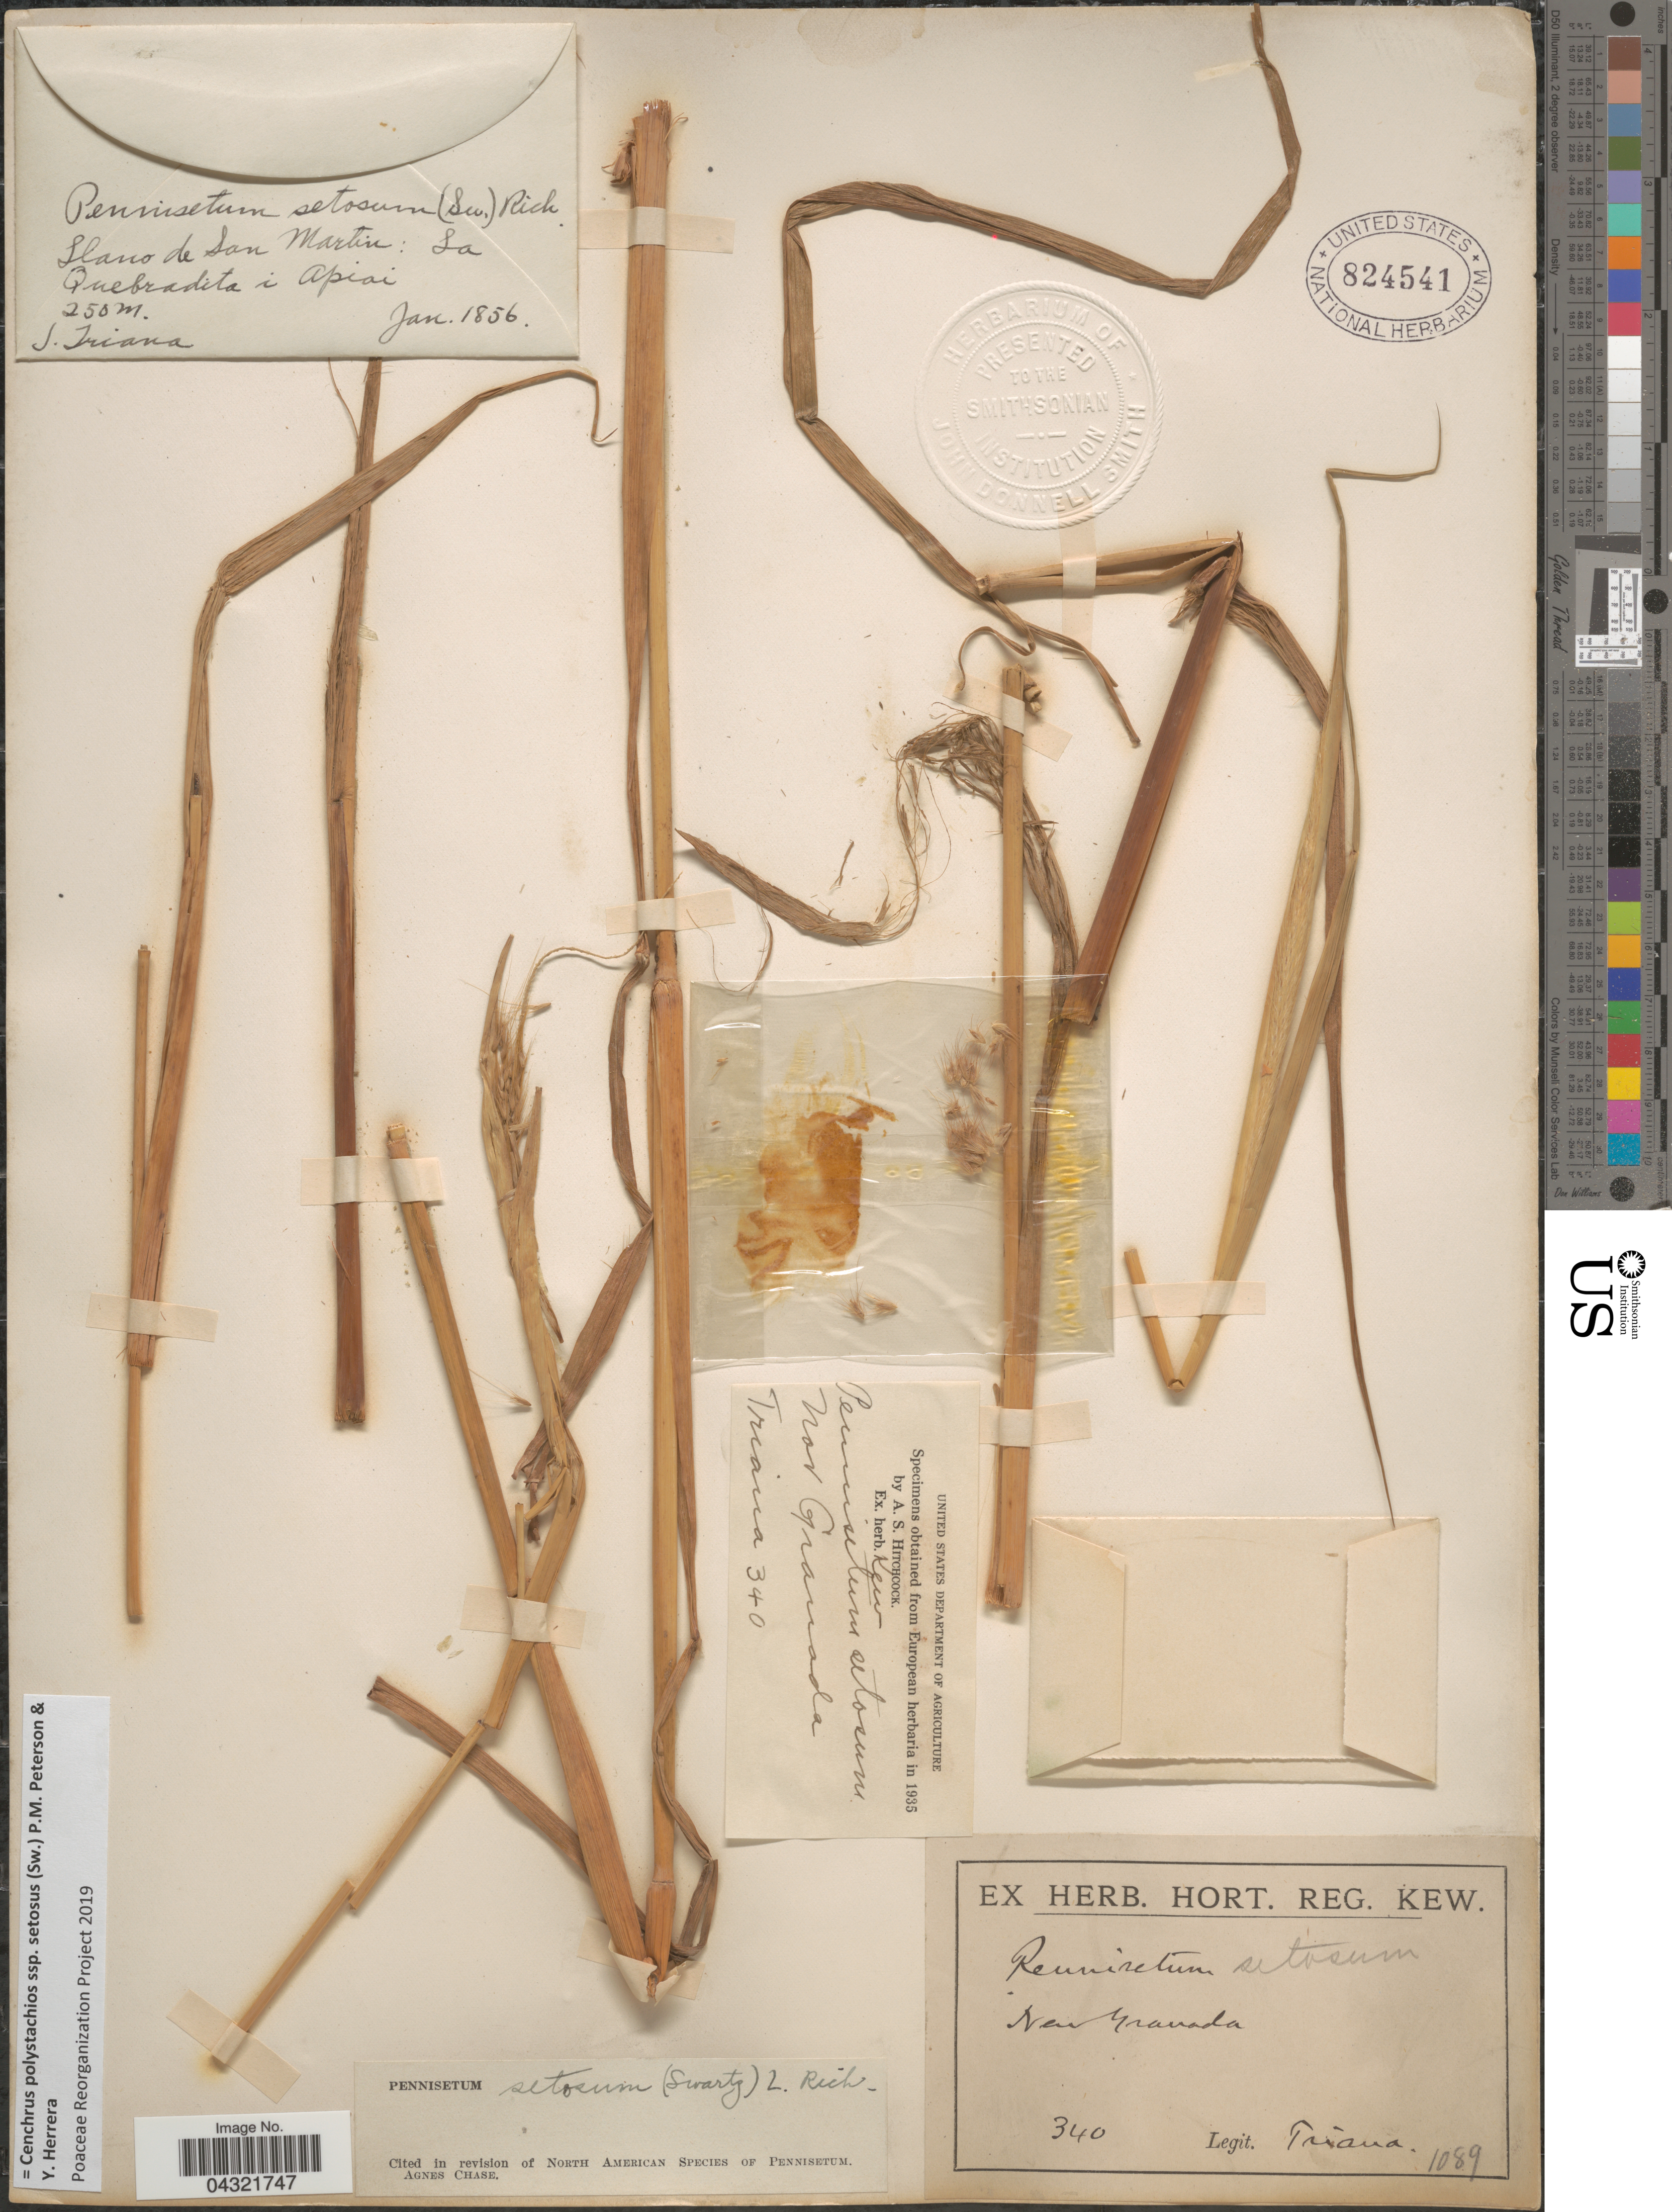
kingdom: Plantae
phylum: Tracheophyta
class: Liliopsida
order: Poales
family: Poaceae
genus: Cenchrus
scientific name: Cenchrus polystachios subsp. setosus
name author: (Sw.) P.M. Peterson & Y. Herrera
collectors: J. Triana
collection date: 1856-01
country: Colombia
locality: Llano de San Martin: La Quebradita i Apiai.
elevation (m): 250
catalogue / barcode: US 824541